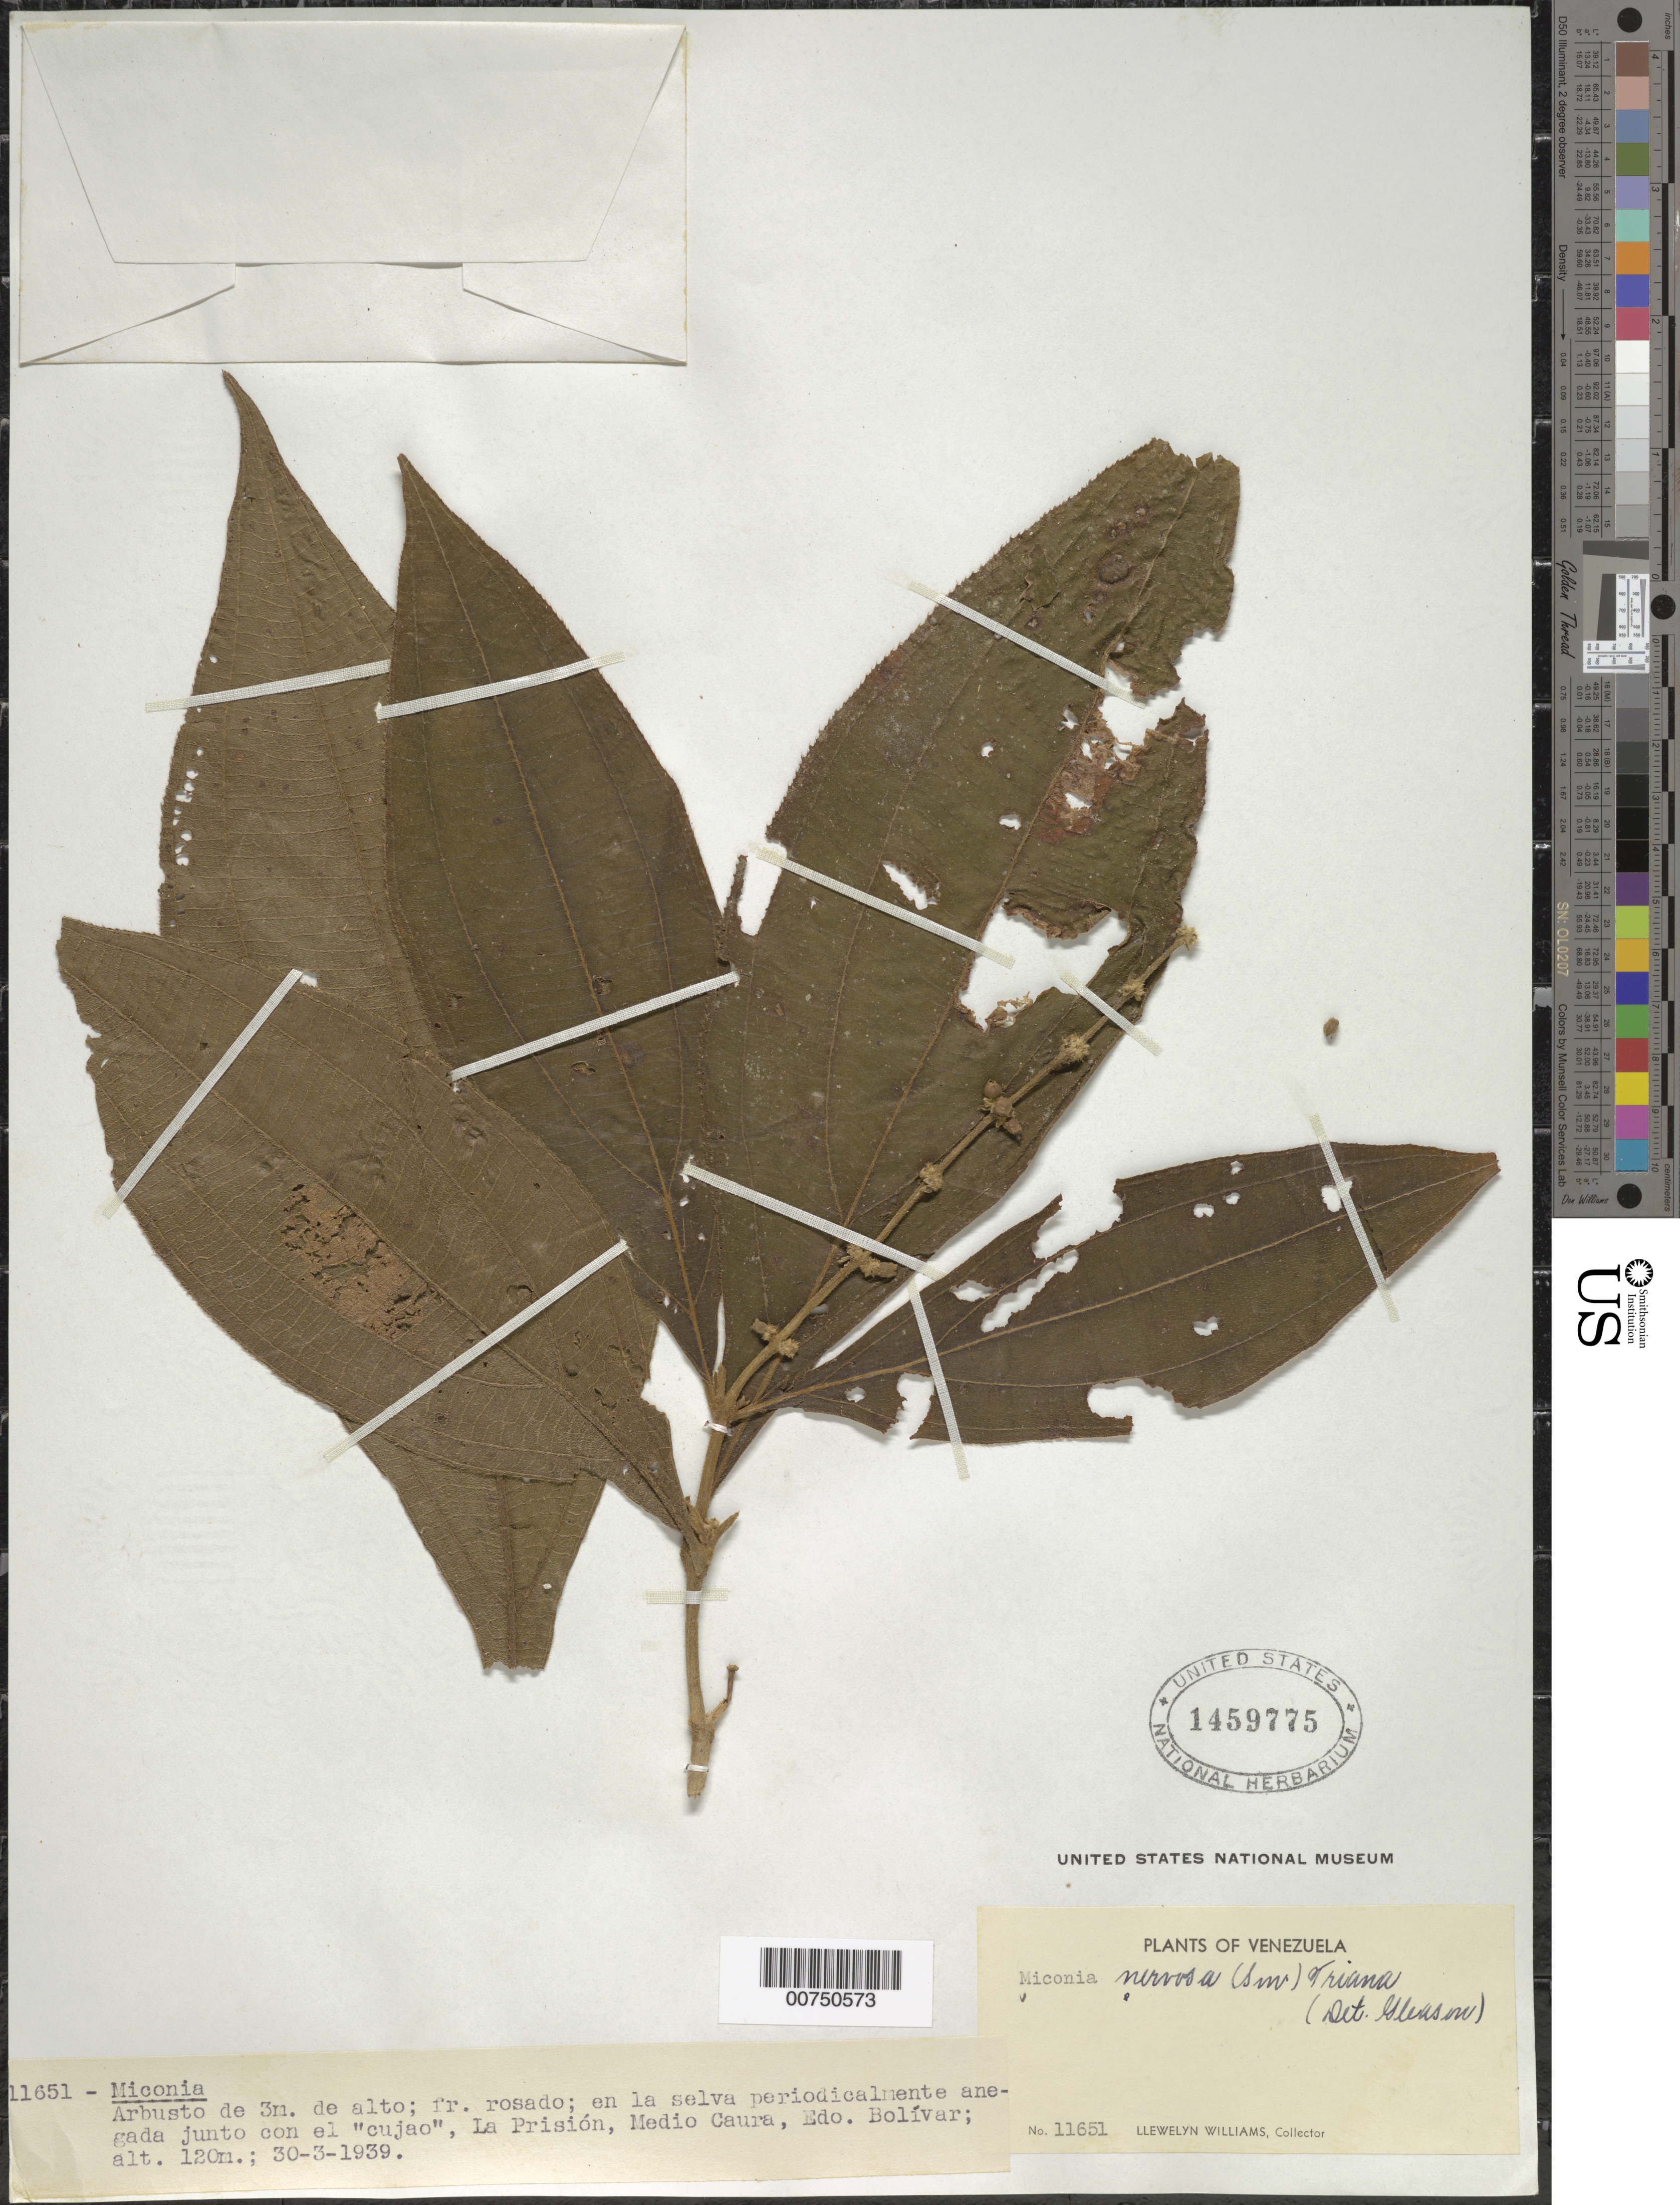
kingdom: Plantae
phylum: Tracheophyta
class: Magnoliopsida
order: Myrtales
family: Melastomataceae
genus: Miconia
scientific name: Miconia nervosa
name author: (Sm.) Triana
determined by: Gleason, H. A.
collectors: Ll. Williams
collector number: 11651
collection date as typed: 30-Mar-39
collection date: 1939-03-30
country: Venezuela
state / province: Bolívar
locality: La Prisión, Medio Caura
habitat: Selva periodicalmente anegada junto con el "cujao"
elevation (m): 120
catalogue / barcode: US 1459775